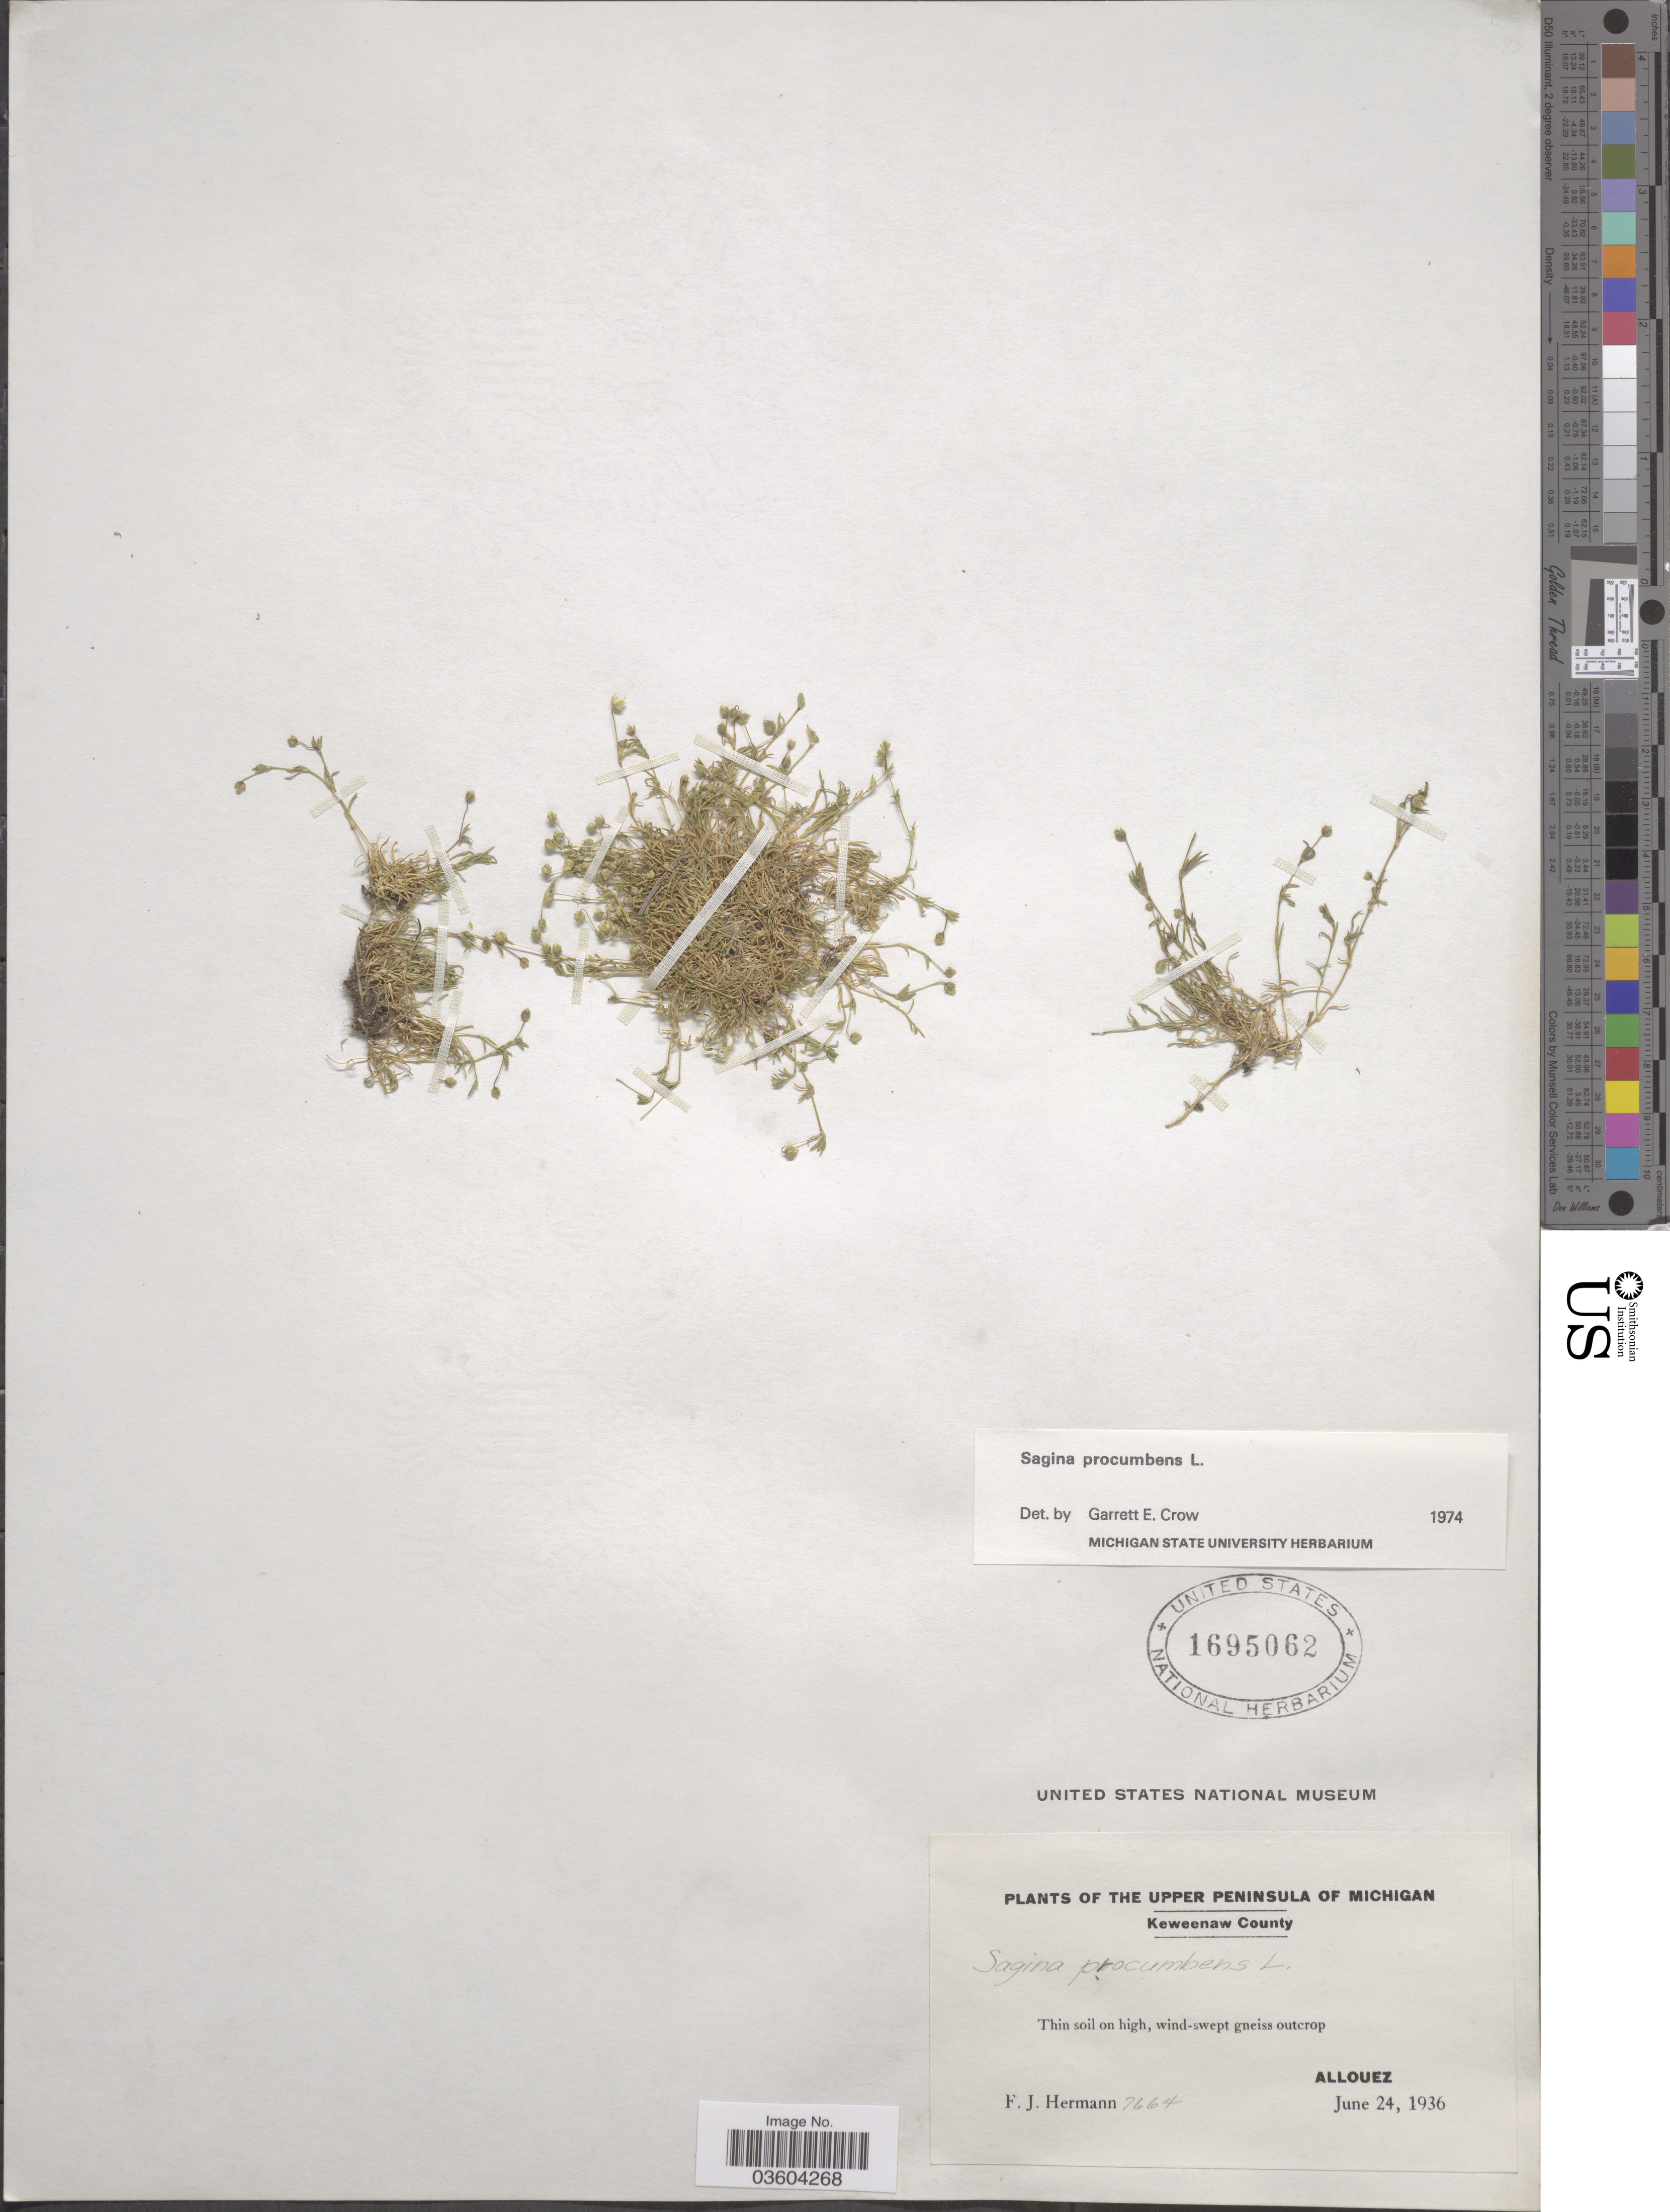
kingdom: Plantae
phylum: Tracheophyta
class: Magnoliopsida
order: Caryophyllales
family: Caryophyllaceae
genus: Sagina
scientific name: Sagina procumbens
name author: L.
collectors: F. J. Hermann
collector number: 7664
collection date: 1936-06-24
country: United States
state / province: Michigan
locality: The Upper Peninsula of Michigan. Keweenaw County. Allouez.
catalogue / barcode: US 1695062